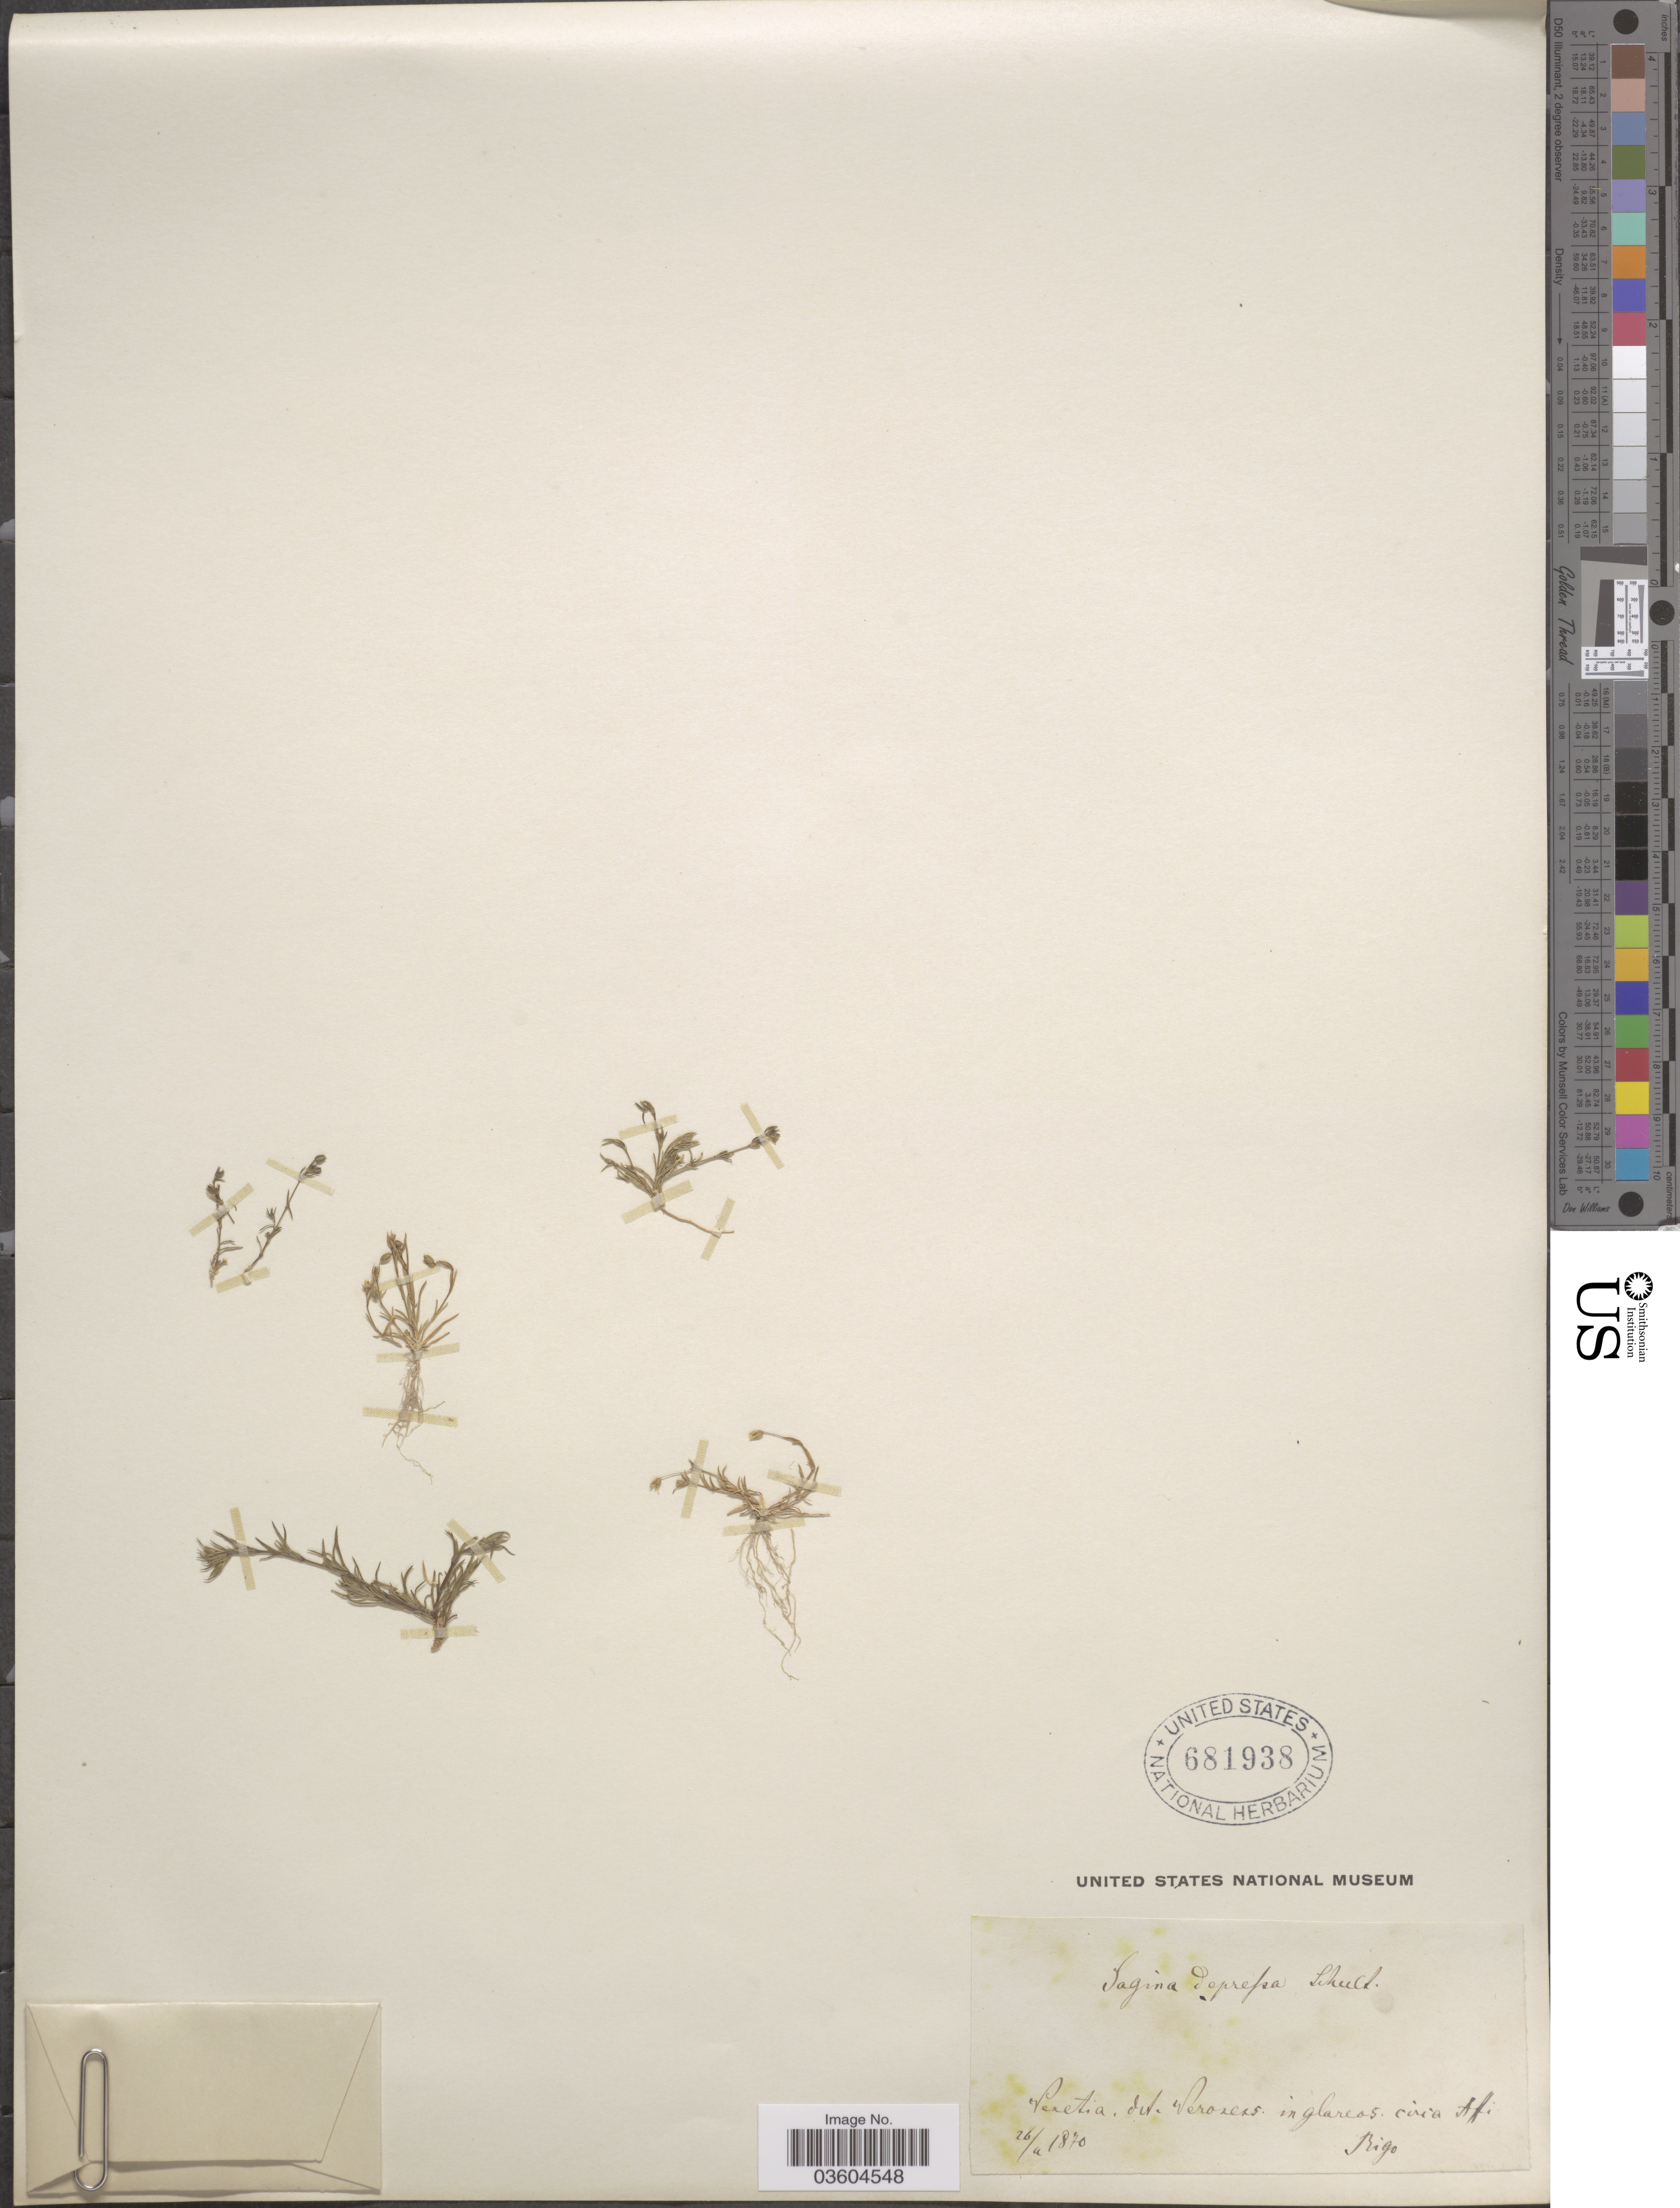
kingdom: Plantae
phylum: Tracheophyta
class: Magnoliopsida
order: Caryophyllales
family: Caryophyllaceae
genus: Sagina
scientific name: Sagina depressa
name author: Schultz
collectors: -- Rigo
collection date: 1870-04-26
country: Italy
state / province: Veneto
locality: Venetia. dit. Verozers. in glareos circa Aff. [interpreted]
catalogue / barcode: US 681938